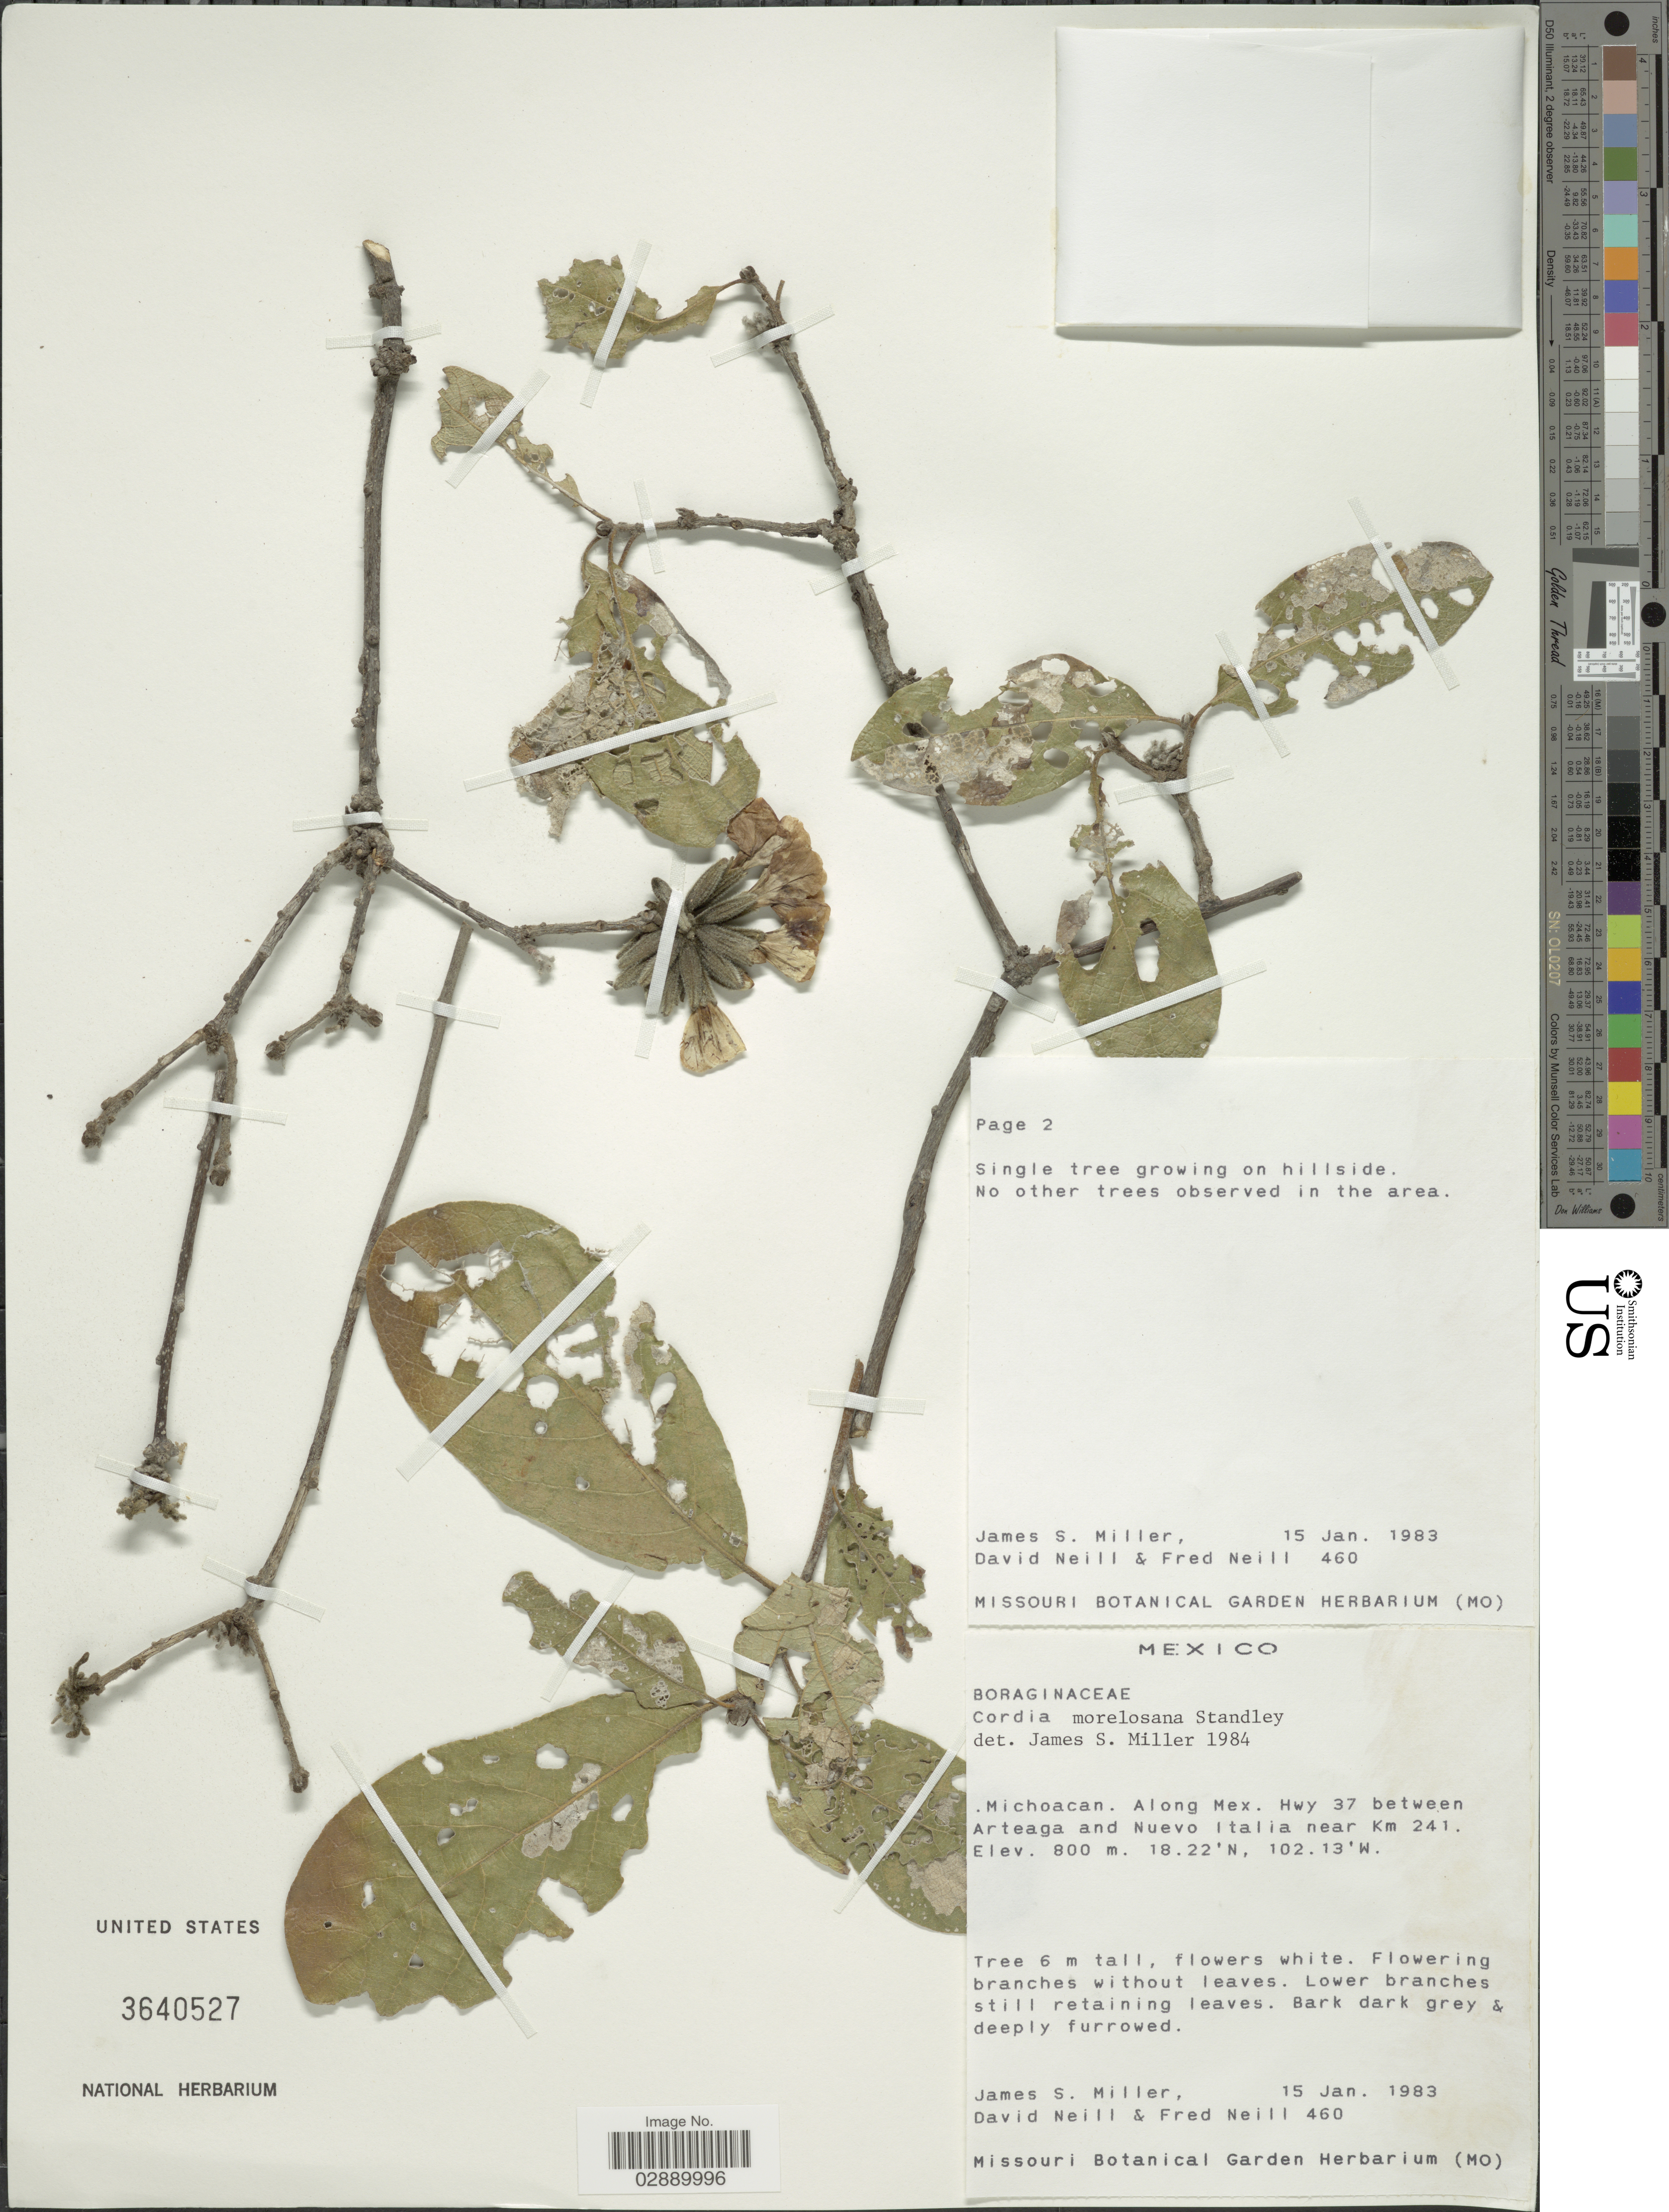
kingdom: Plantae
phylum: Tracheophyta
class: Magnoliopsida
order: Boraginales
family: Cordiaceae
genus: Cordia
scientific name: Cordia morelosana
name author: Standl.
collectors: J. S. Miller, D. Neill & F. Neill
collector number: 460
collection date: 1983-01-15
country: Mexico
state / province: Michoacán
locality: Along Mex. Hwy 37 between Arteaga and Nuevo Italia near Km 241.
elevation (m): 800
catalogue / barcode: US 3640527